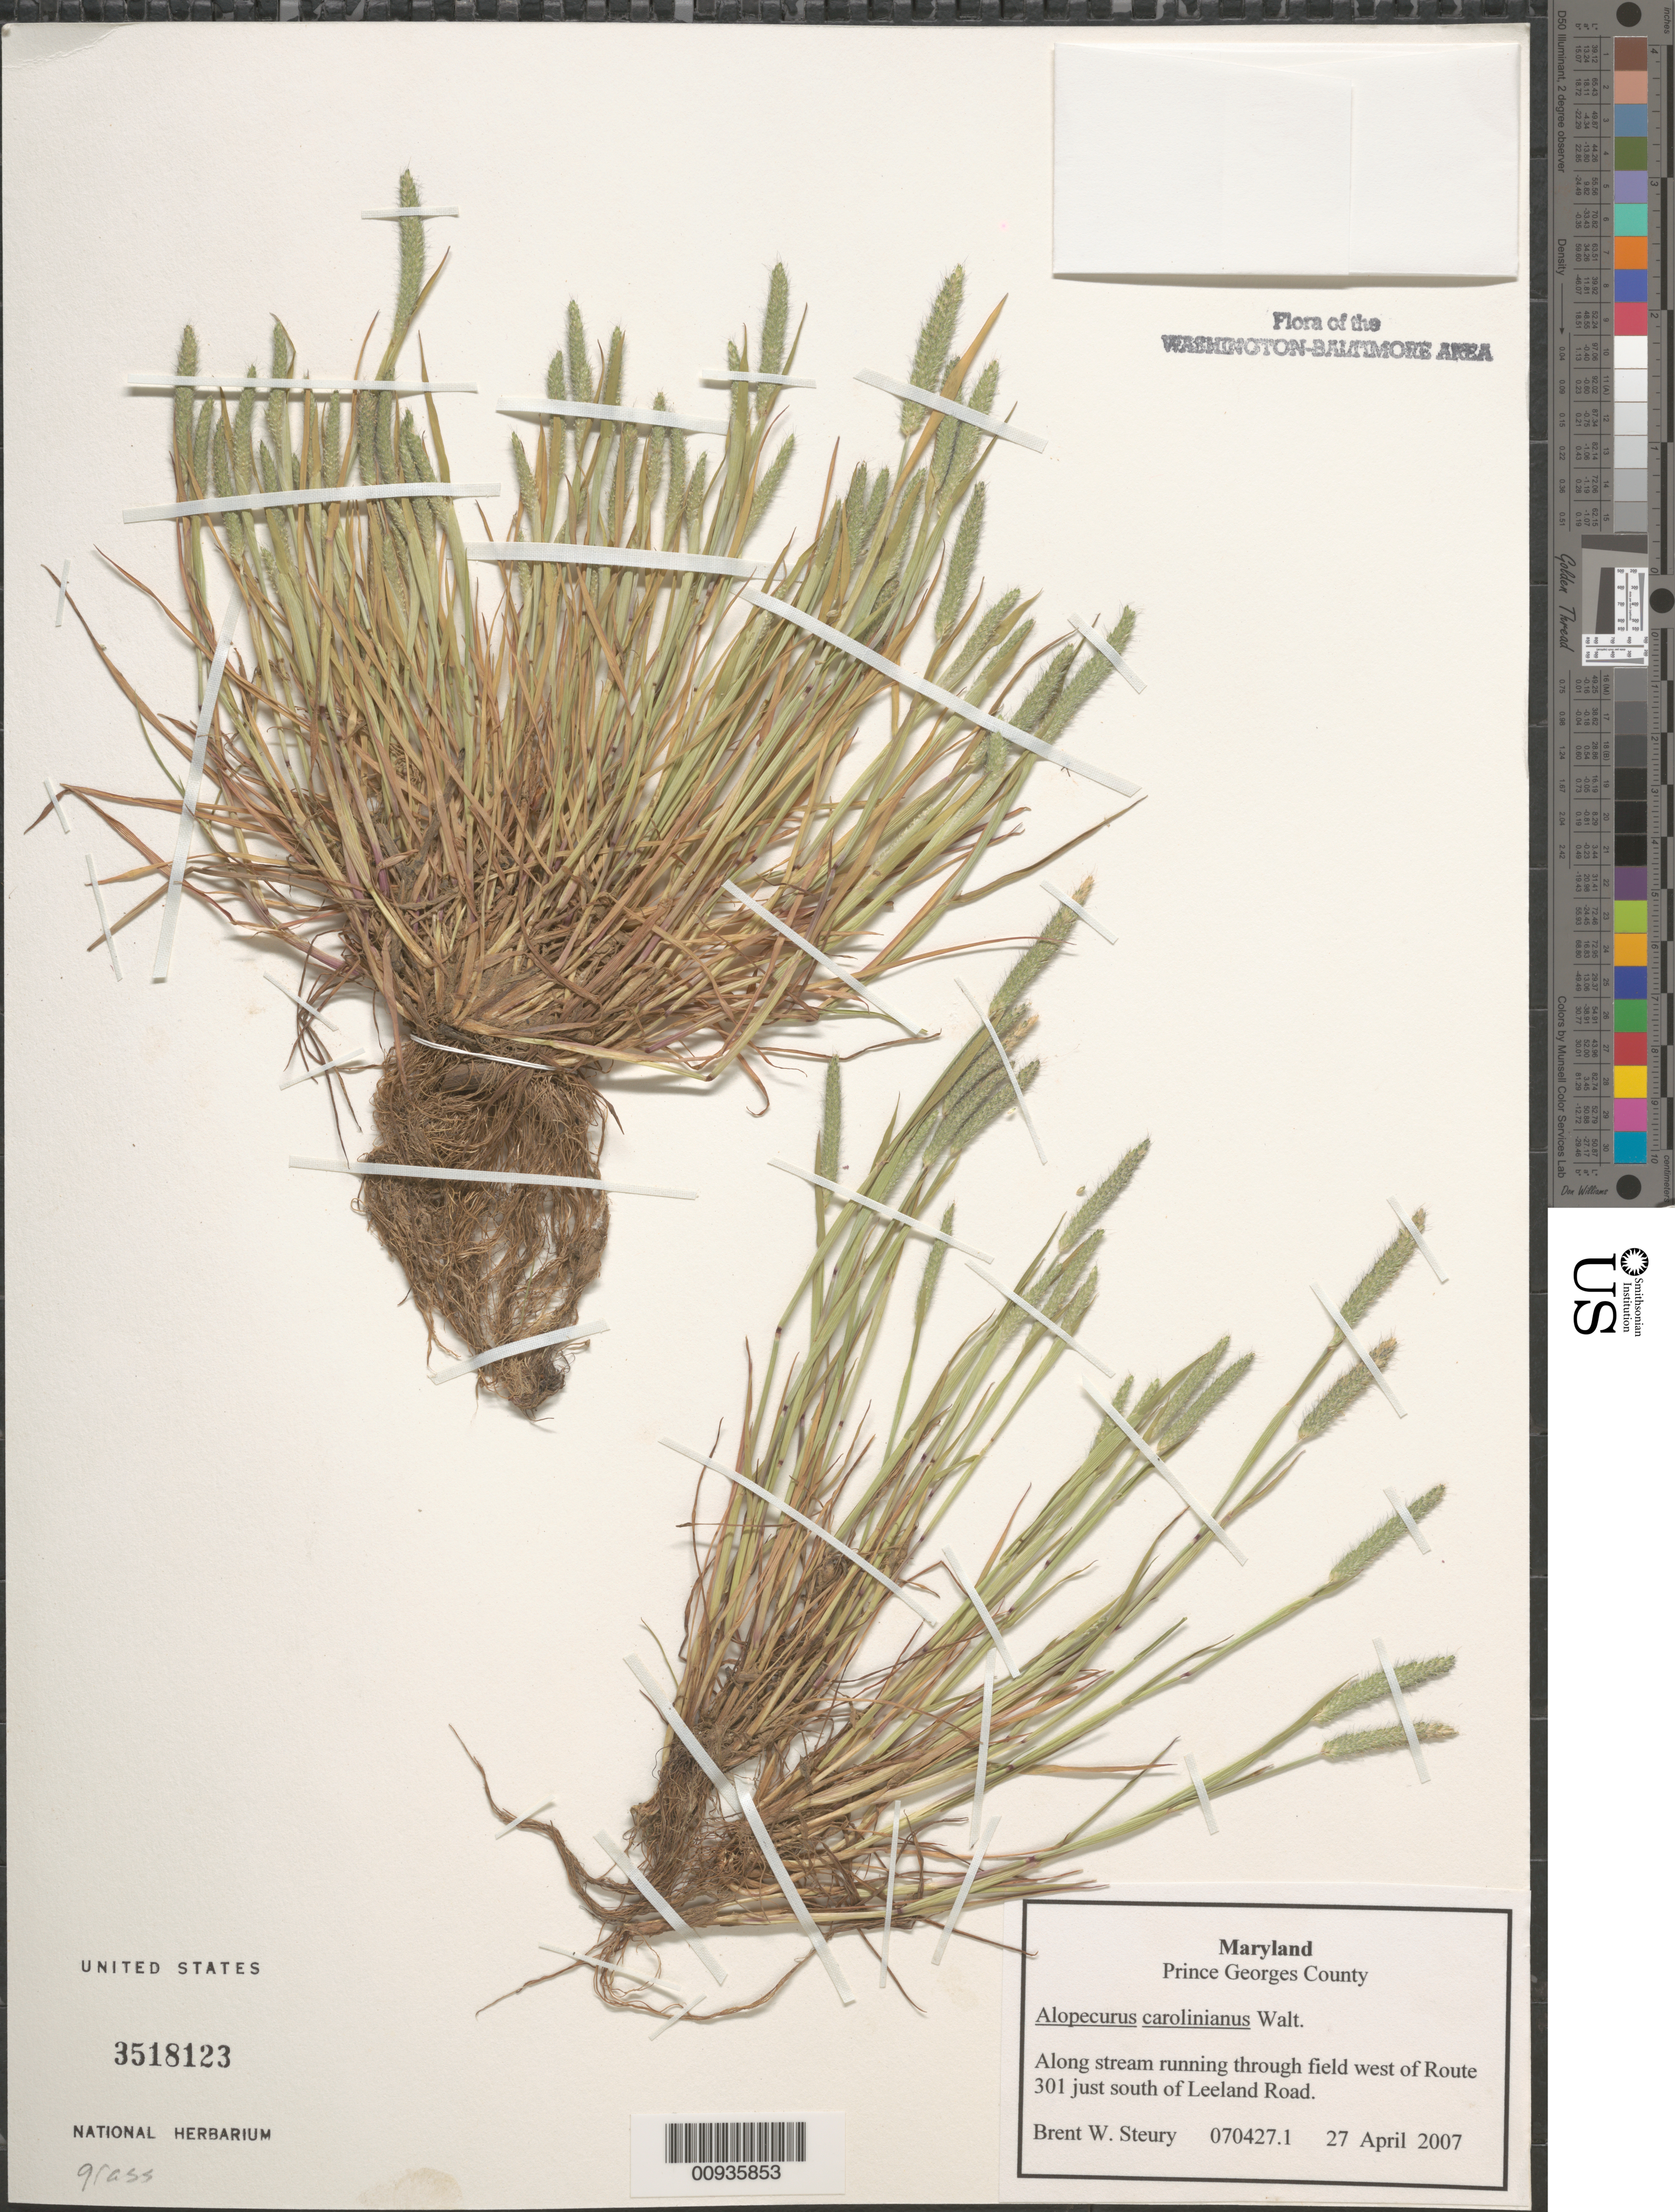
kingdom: Plantae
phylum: Tracheophyta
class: Liliopsida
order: Poales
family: Poaceae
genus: Alopecurus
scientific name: Alopecurus carolinianus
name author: Walter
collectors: B. Steury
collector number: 070427.1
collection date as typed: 27 April 2007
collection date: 2007-04-27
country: United States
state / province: Maryland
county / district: Prince George's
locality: West of Route 301 just south of Leeland Road.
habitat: along stream running through field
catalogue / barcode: US 3518123